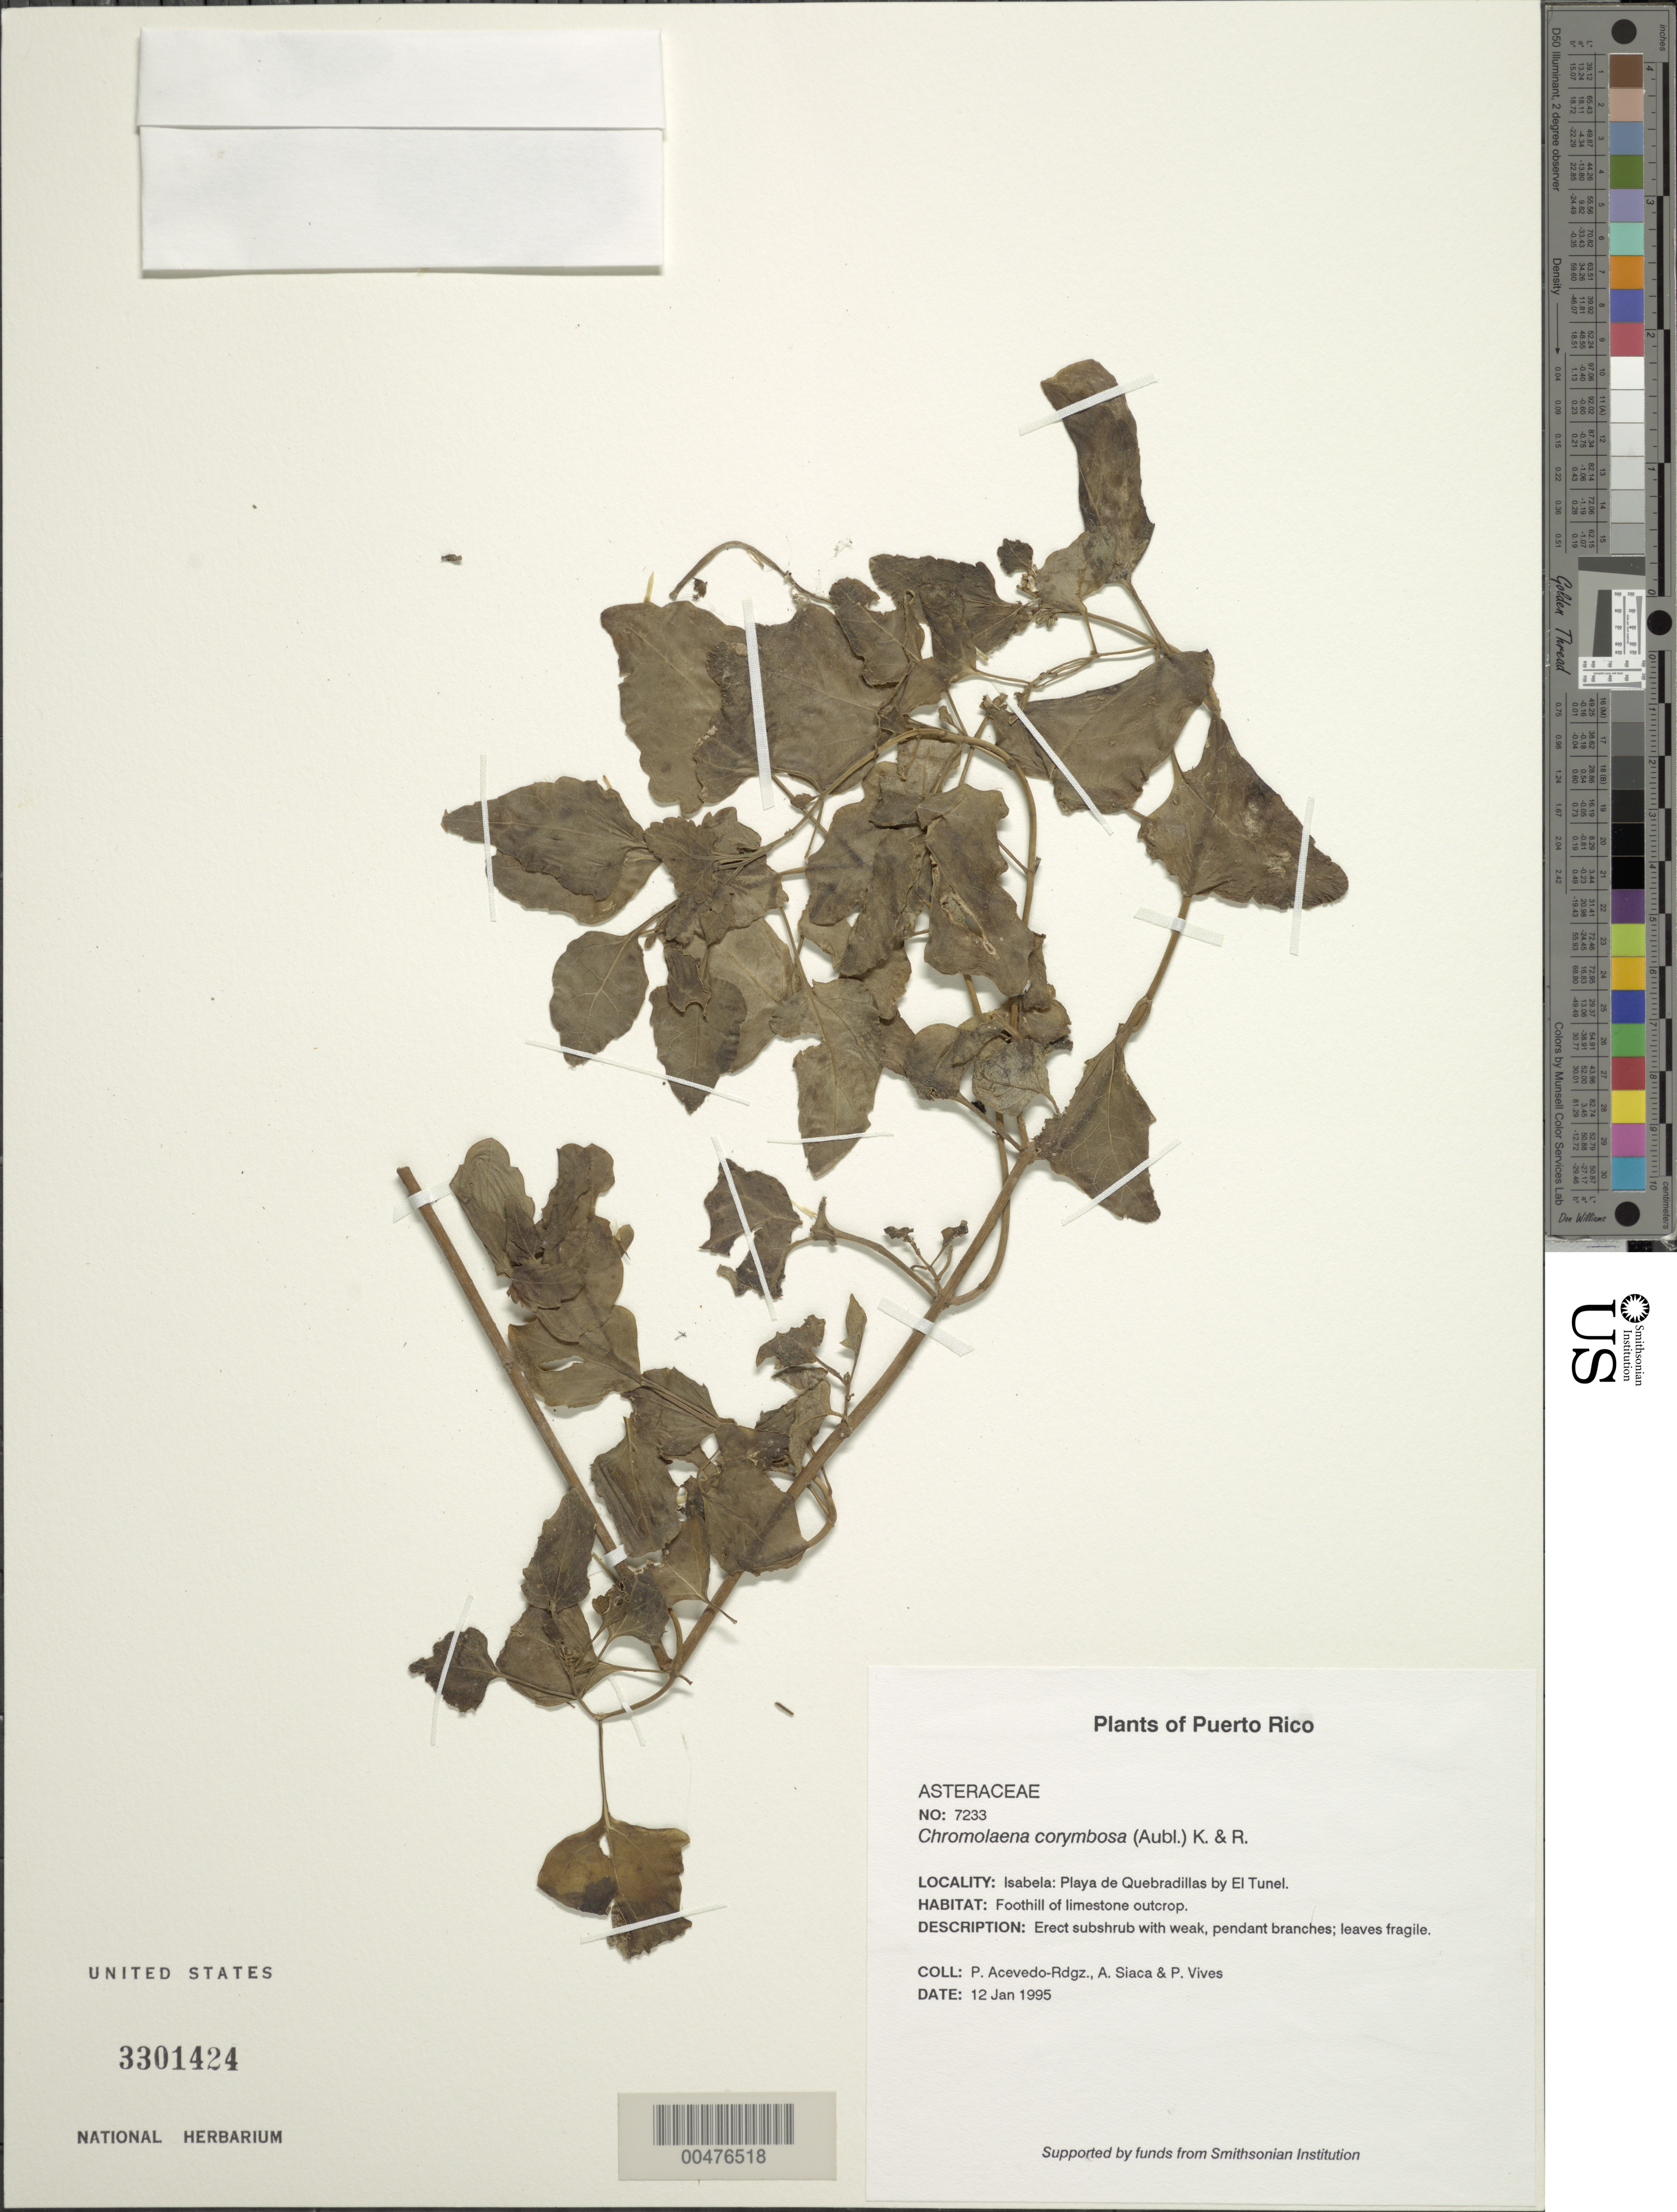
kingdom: Plantae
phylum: Tracheophyta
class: Magnoliopsida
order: Asterales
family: Asteraceae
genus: Chromolaena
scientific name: Chromolaena corymbosa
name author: (Aubl.) R.M. King & H. Rob.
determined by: Pruski, J. F.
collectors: P. Acevedo-Rodr., A. Siaca & P. Vives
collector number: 7233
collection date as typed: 12 Jan 1995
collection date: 1995-01-12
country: Puerto Rico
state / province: Isabela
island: Puerto Rico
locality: Isabela: Playa de Quebradillas by El Tunel.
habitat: Foothill of limestone outcrop.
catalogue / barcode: US 3301424